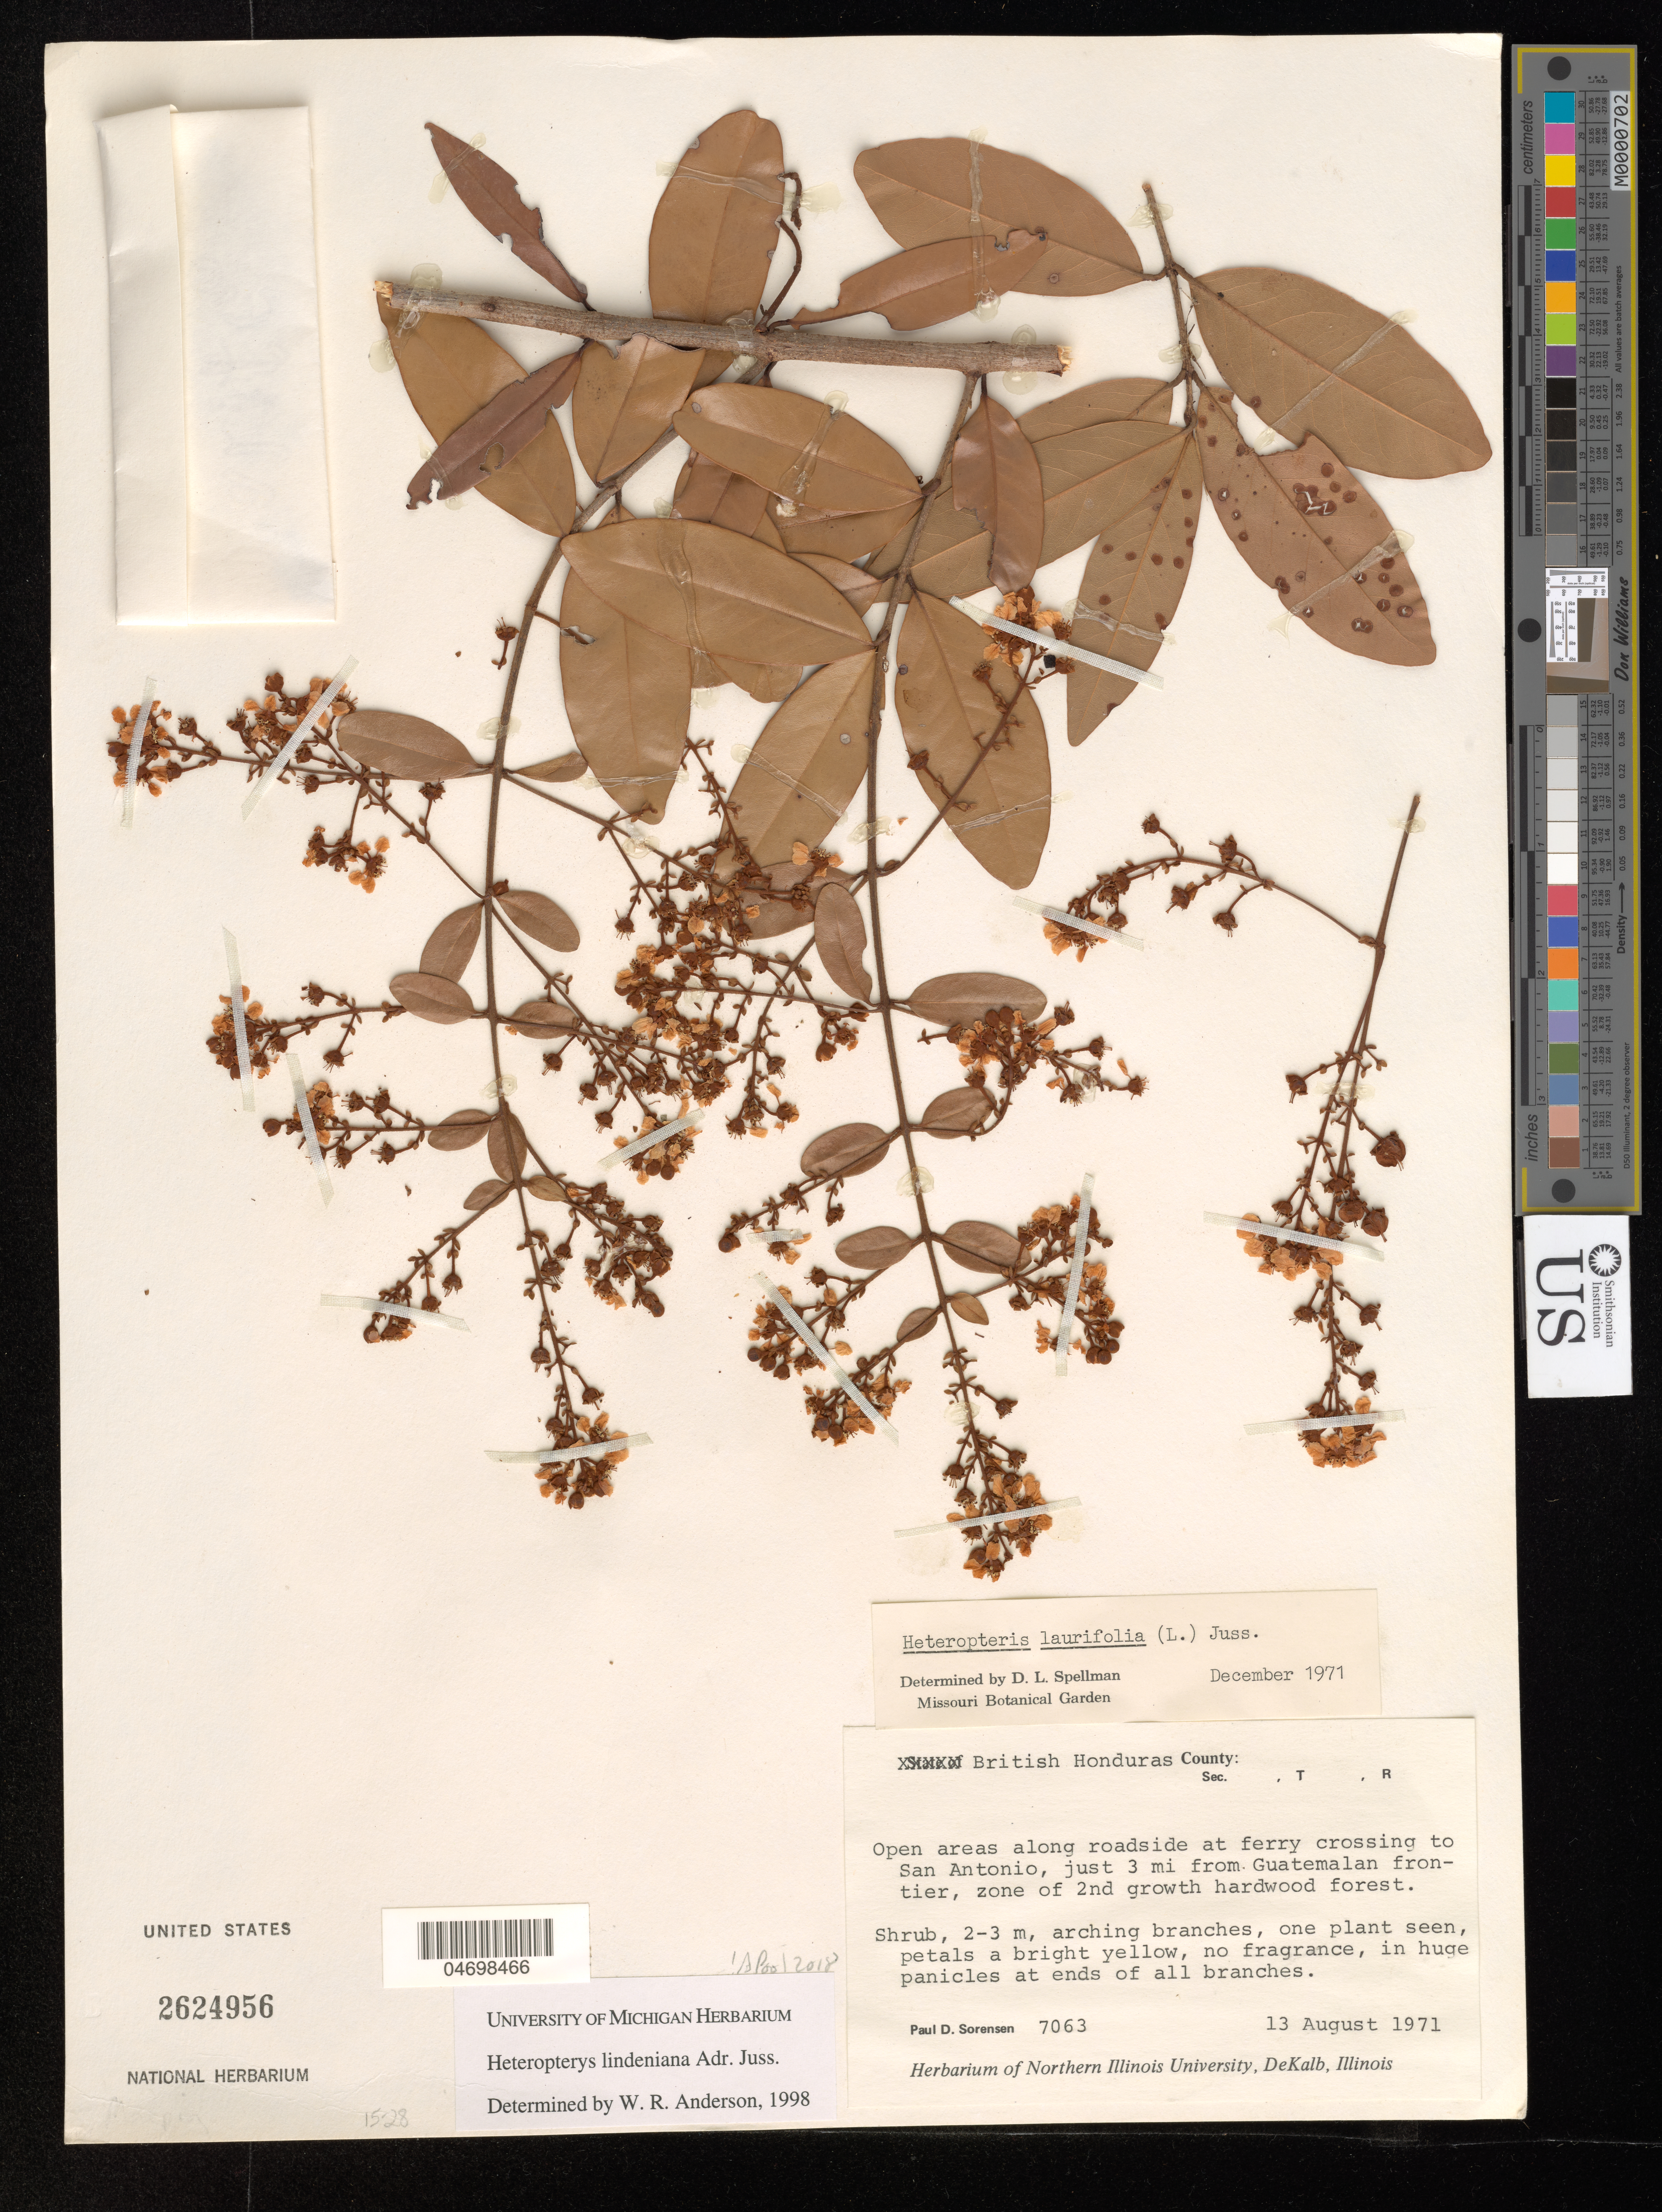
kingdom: Plantae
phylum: Tracheophyta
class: Magnoliopsida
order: Malpighiales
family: Malpighiaceae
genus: Heteropterys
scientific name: Heteropterys lindeniana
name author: A. Juss.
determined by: Anderson, W. R.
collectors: P. Sorensen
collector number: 7063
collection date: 1971-08-13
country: Belize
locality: British Honduras, Open areas along roadside at ferry crossing to San Antonio, just 3 mi from Guatemalan frontier, zone of 2nd growth hardwood forest.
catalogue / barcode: US 2624956